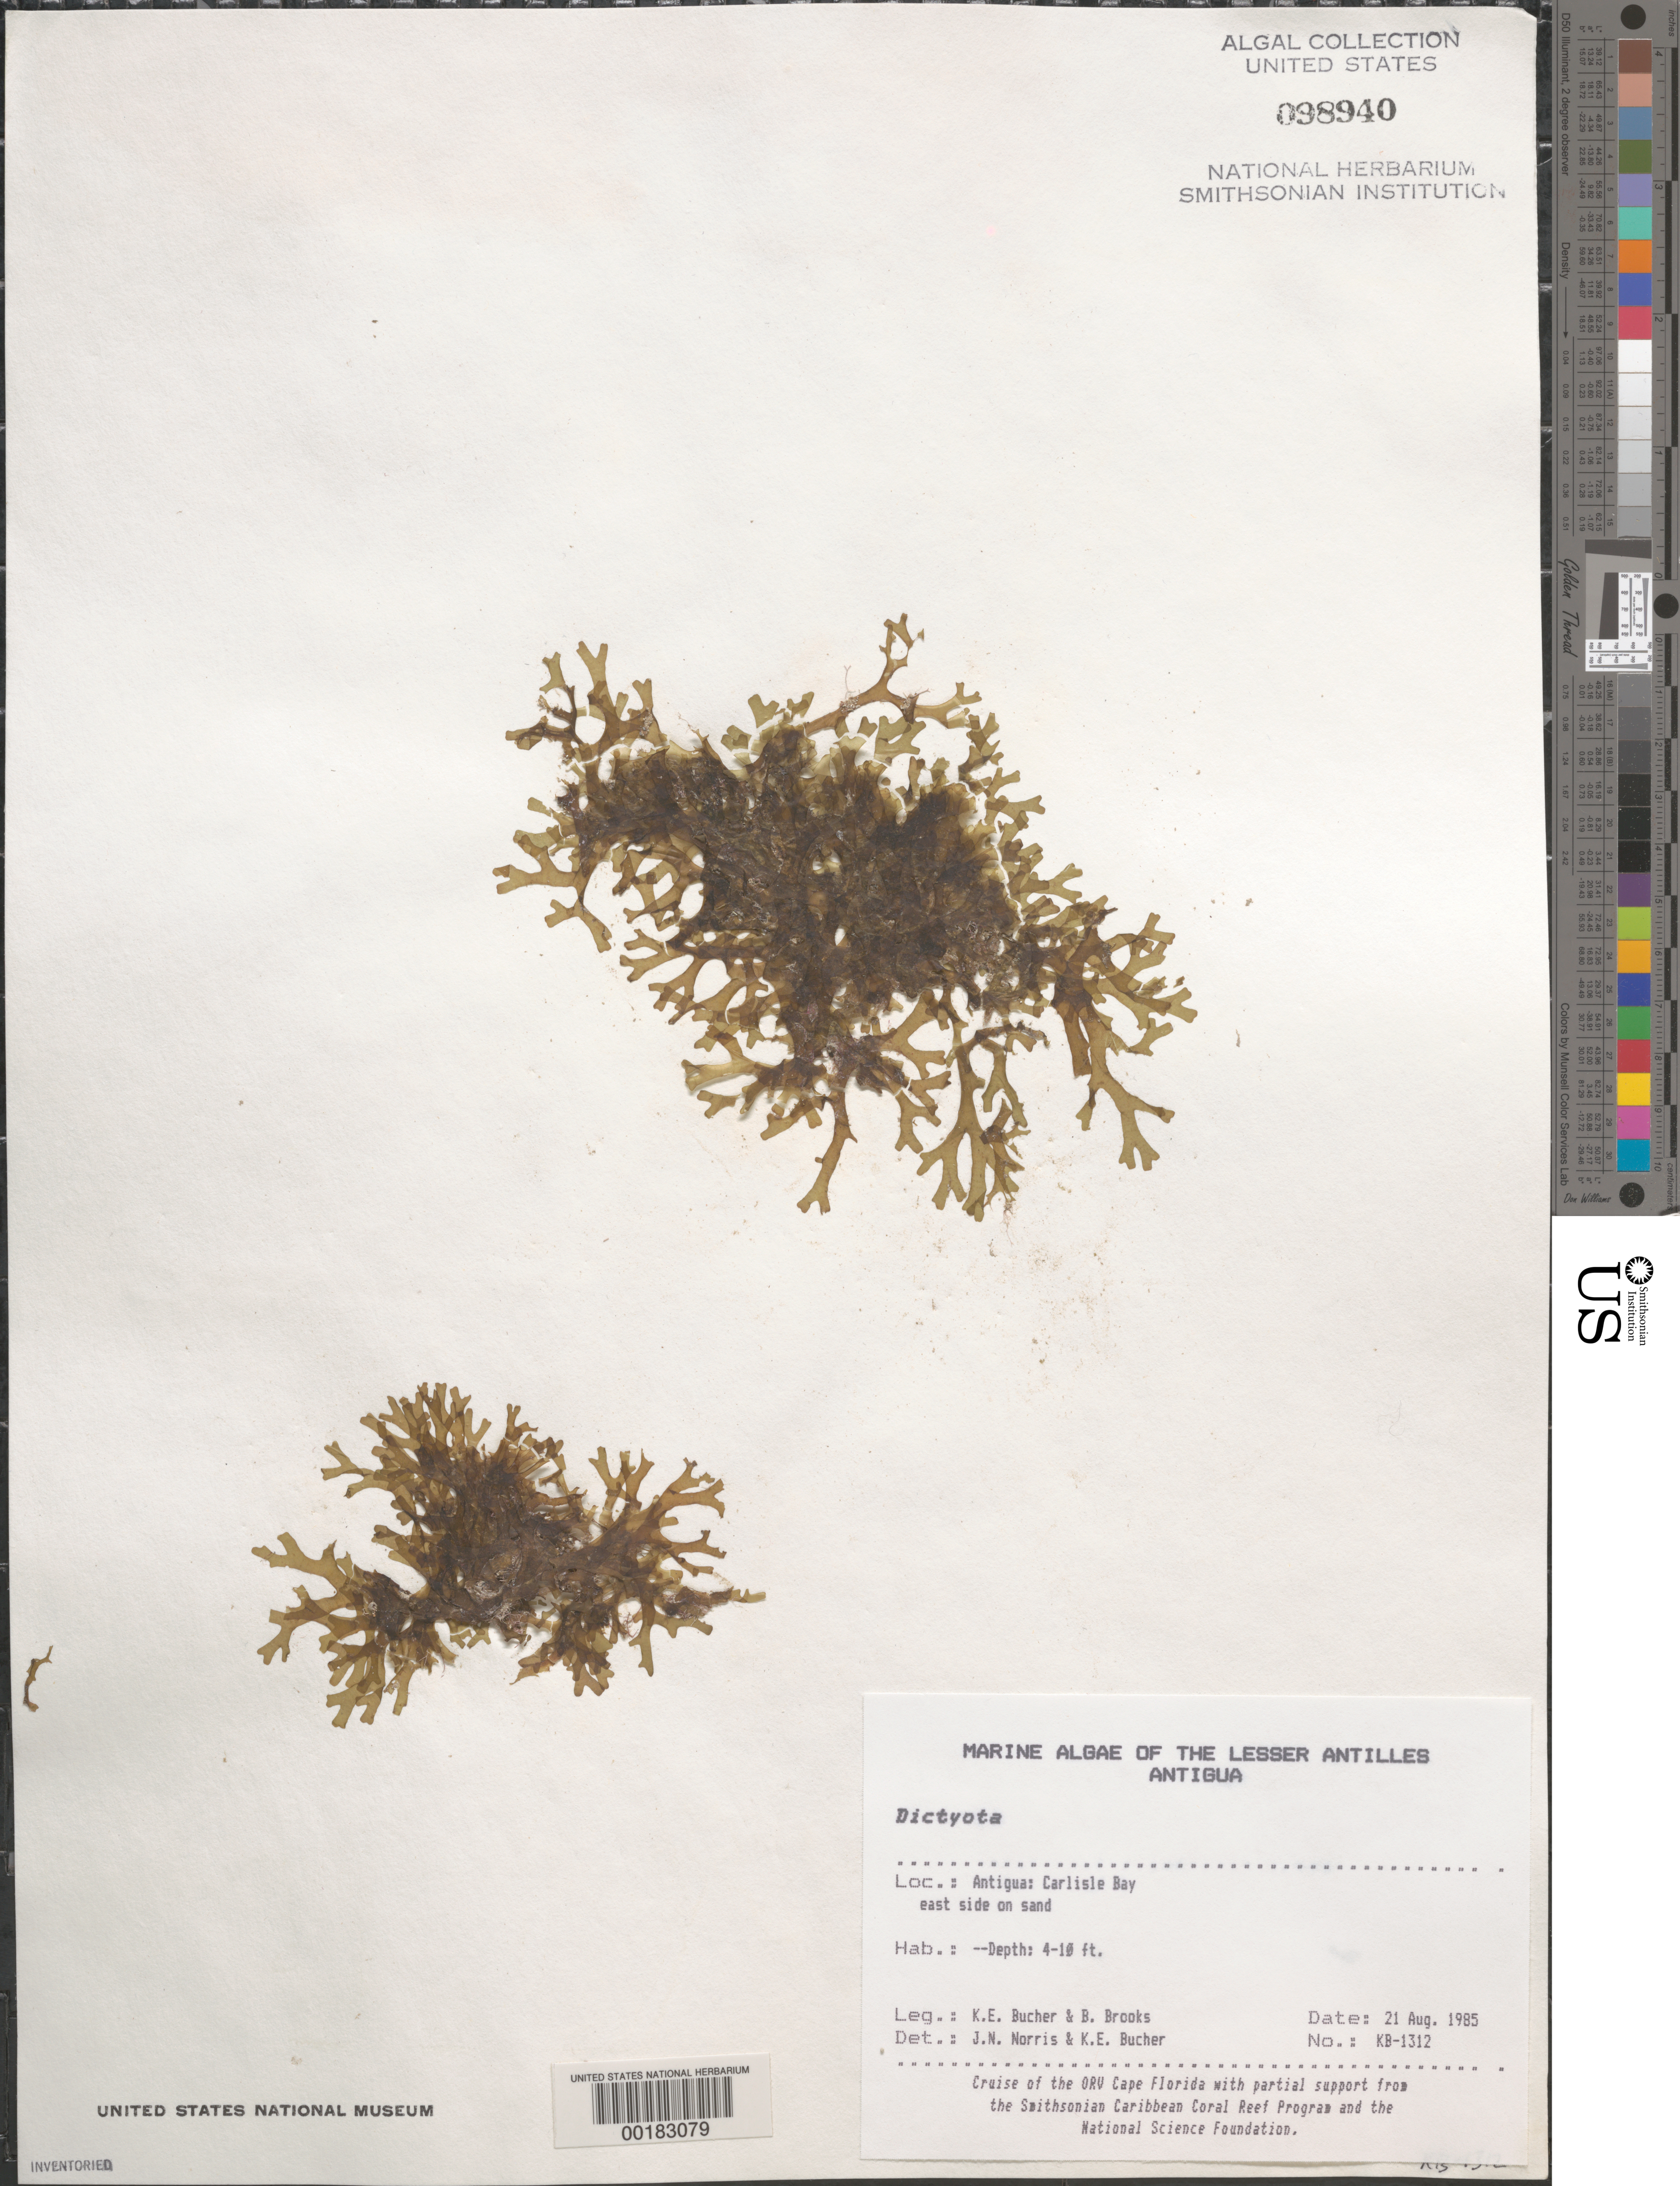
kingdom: Chromista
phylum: Ochrophyta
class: Phaeophyceae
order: Dictyotales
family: Dictyotaceae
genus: Dictyota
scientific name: Dictyota sp.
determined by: Norris, J. N.; Bucher, K. E.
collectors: K. E. Bucher & B. Brooks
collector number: KB-1312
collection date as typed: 21 Aug 1985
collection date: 1985-08-21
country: Antigua and Barbuda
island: Antigua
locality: Carlisle Bay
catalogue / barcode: US 98940